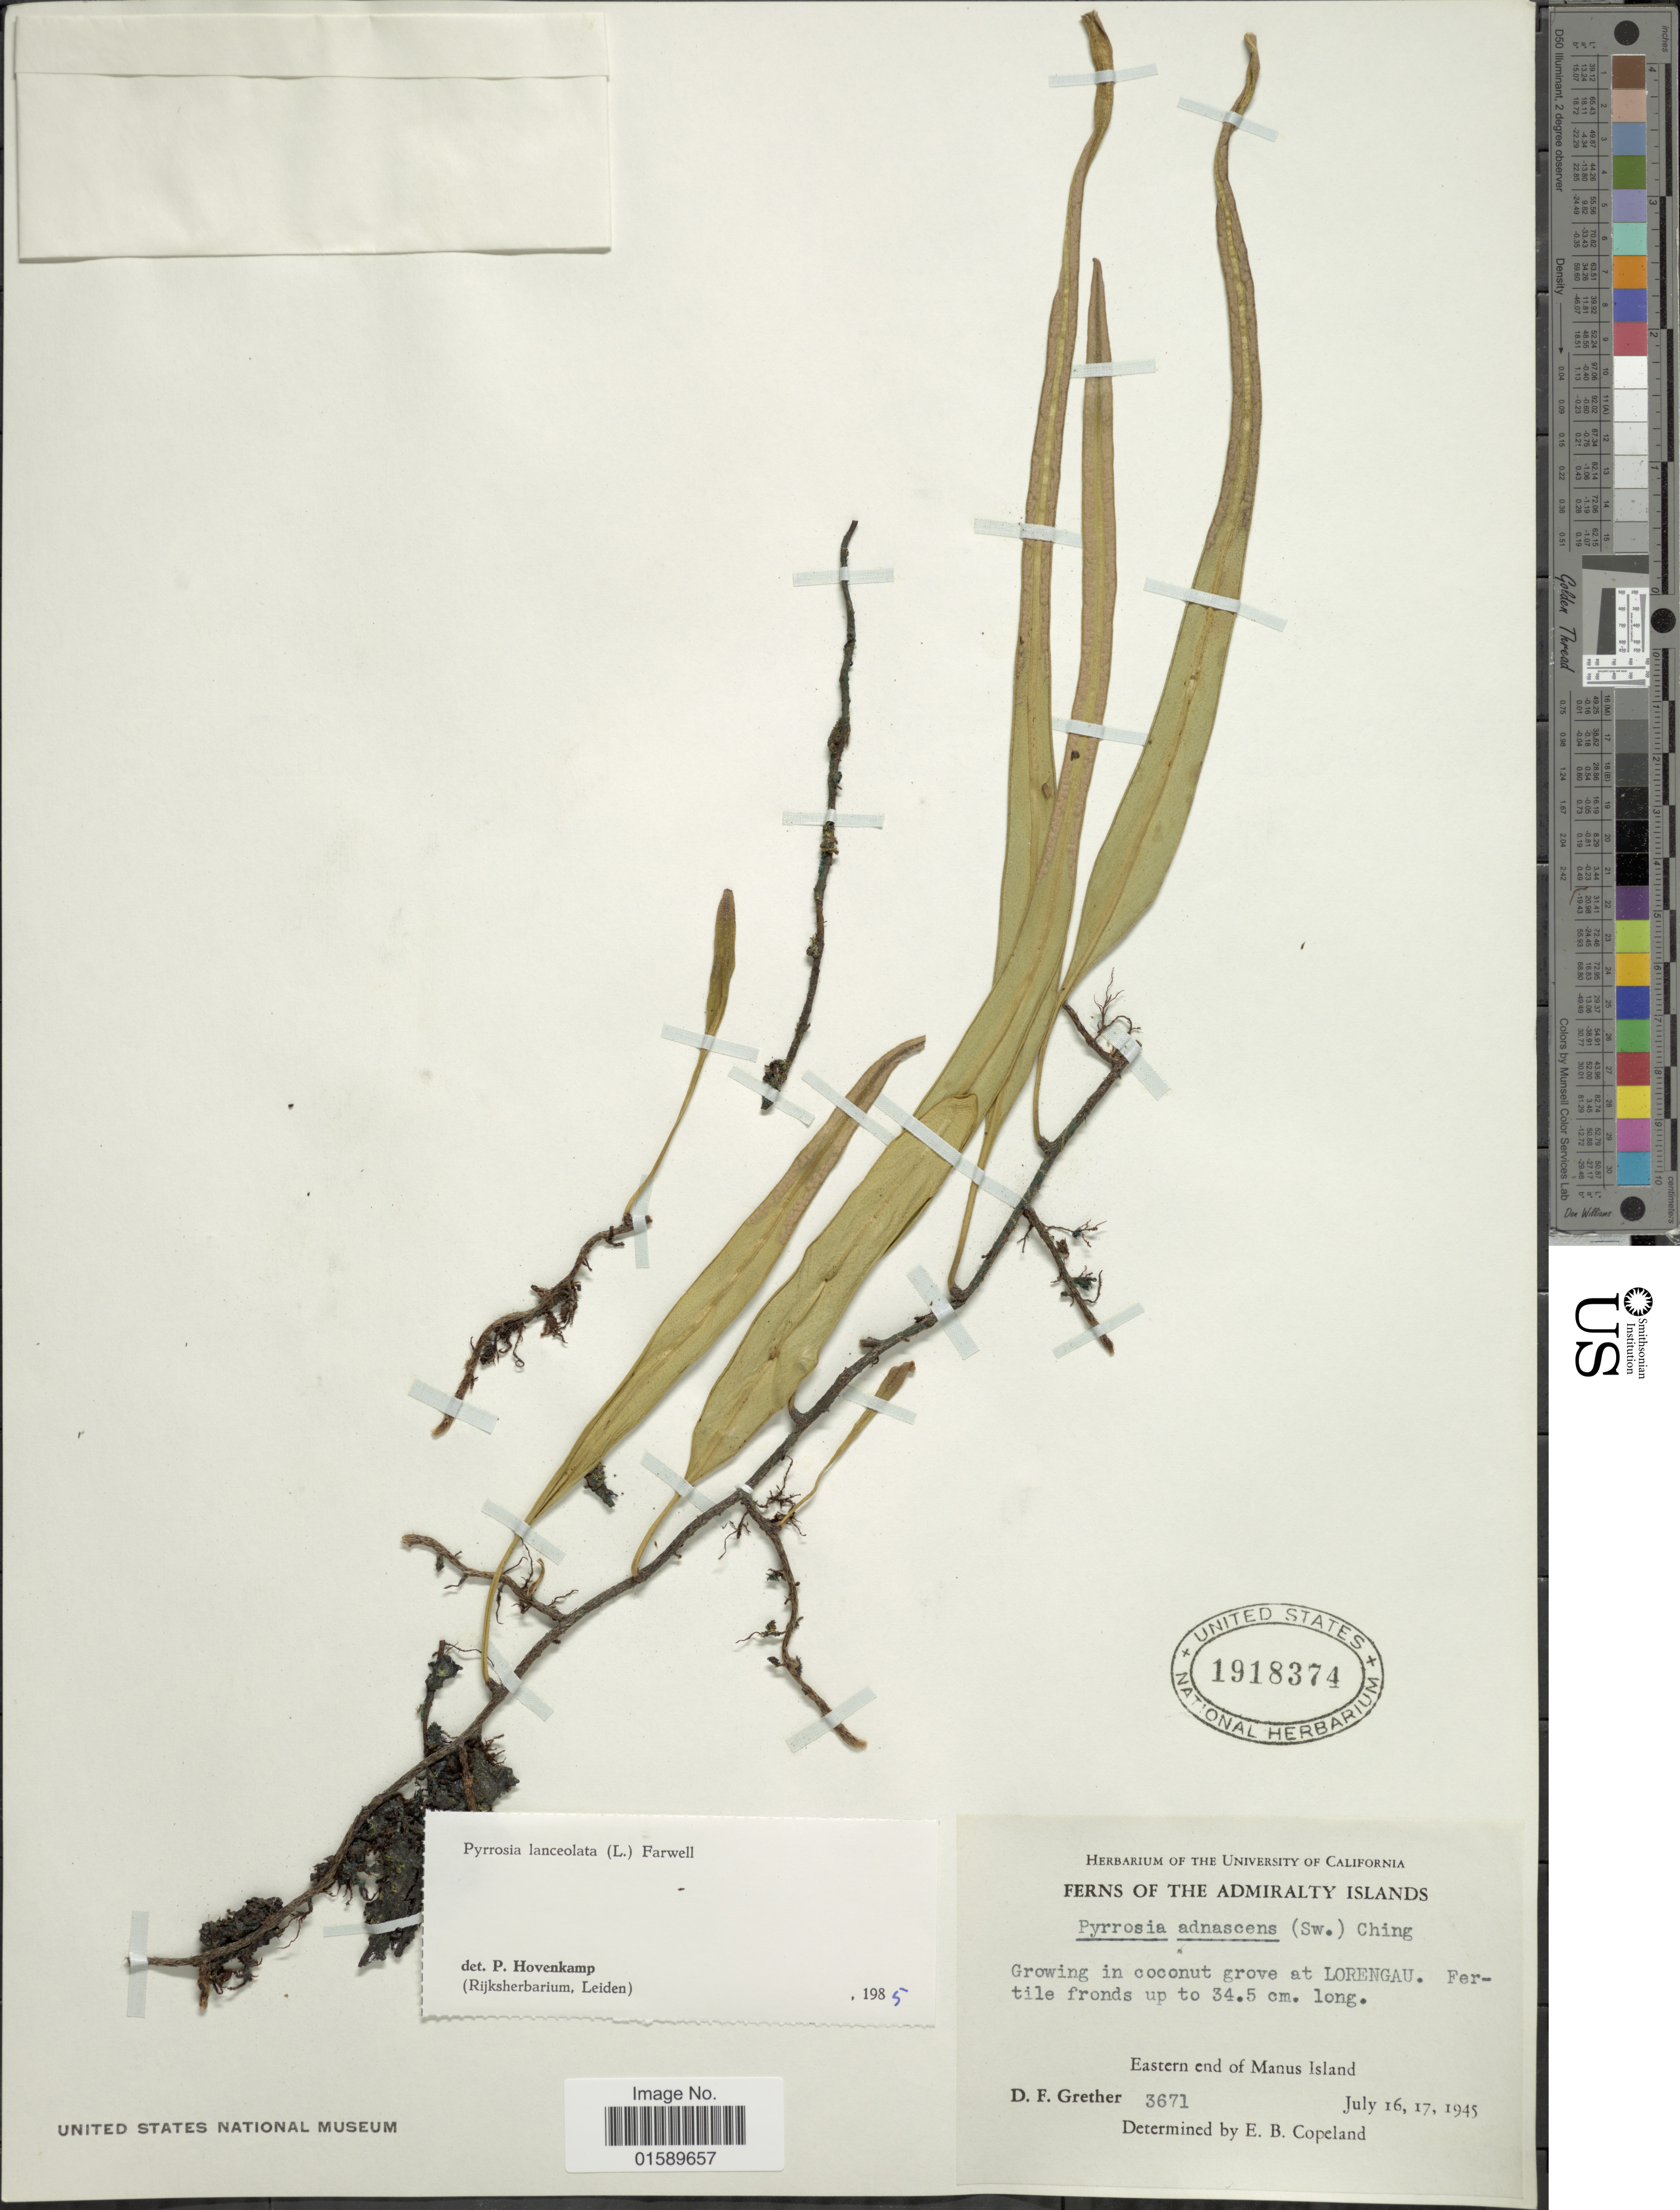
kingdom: Plantae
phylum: Tracheophyta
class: Polypodiopsida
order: Polypodiales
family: Polypodiaceae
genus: Pyrrosia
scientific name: Pyrrosia lanceolata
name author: (L.) Farw.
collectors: D. F. Grether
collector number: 3671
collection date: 1945-07-16/1945-07-17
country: Papua New Guinea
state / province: Manus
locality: Admiralty Islands. Grover at Lorengau. Eastern end of Manus Island.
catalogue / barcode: US 1918374